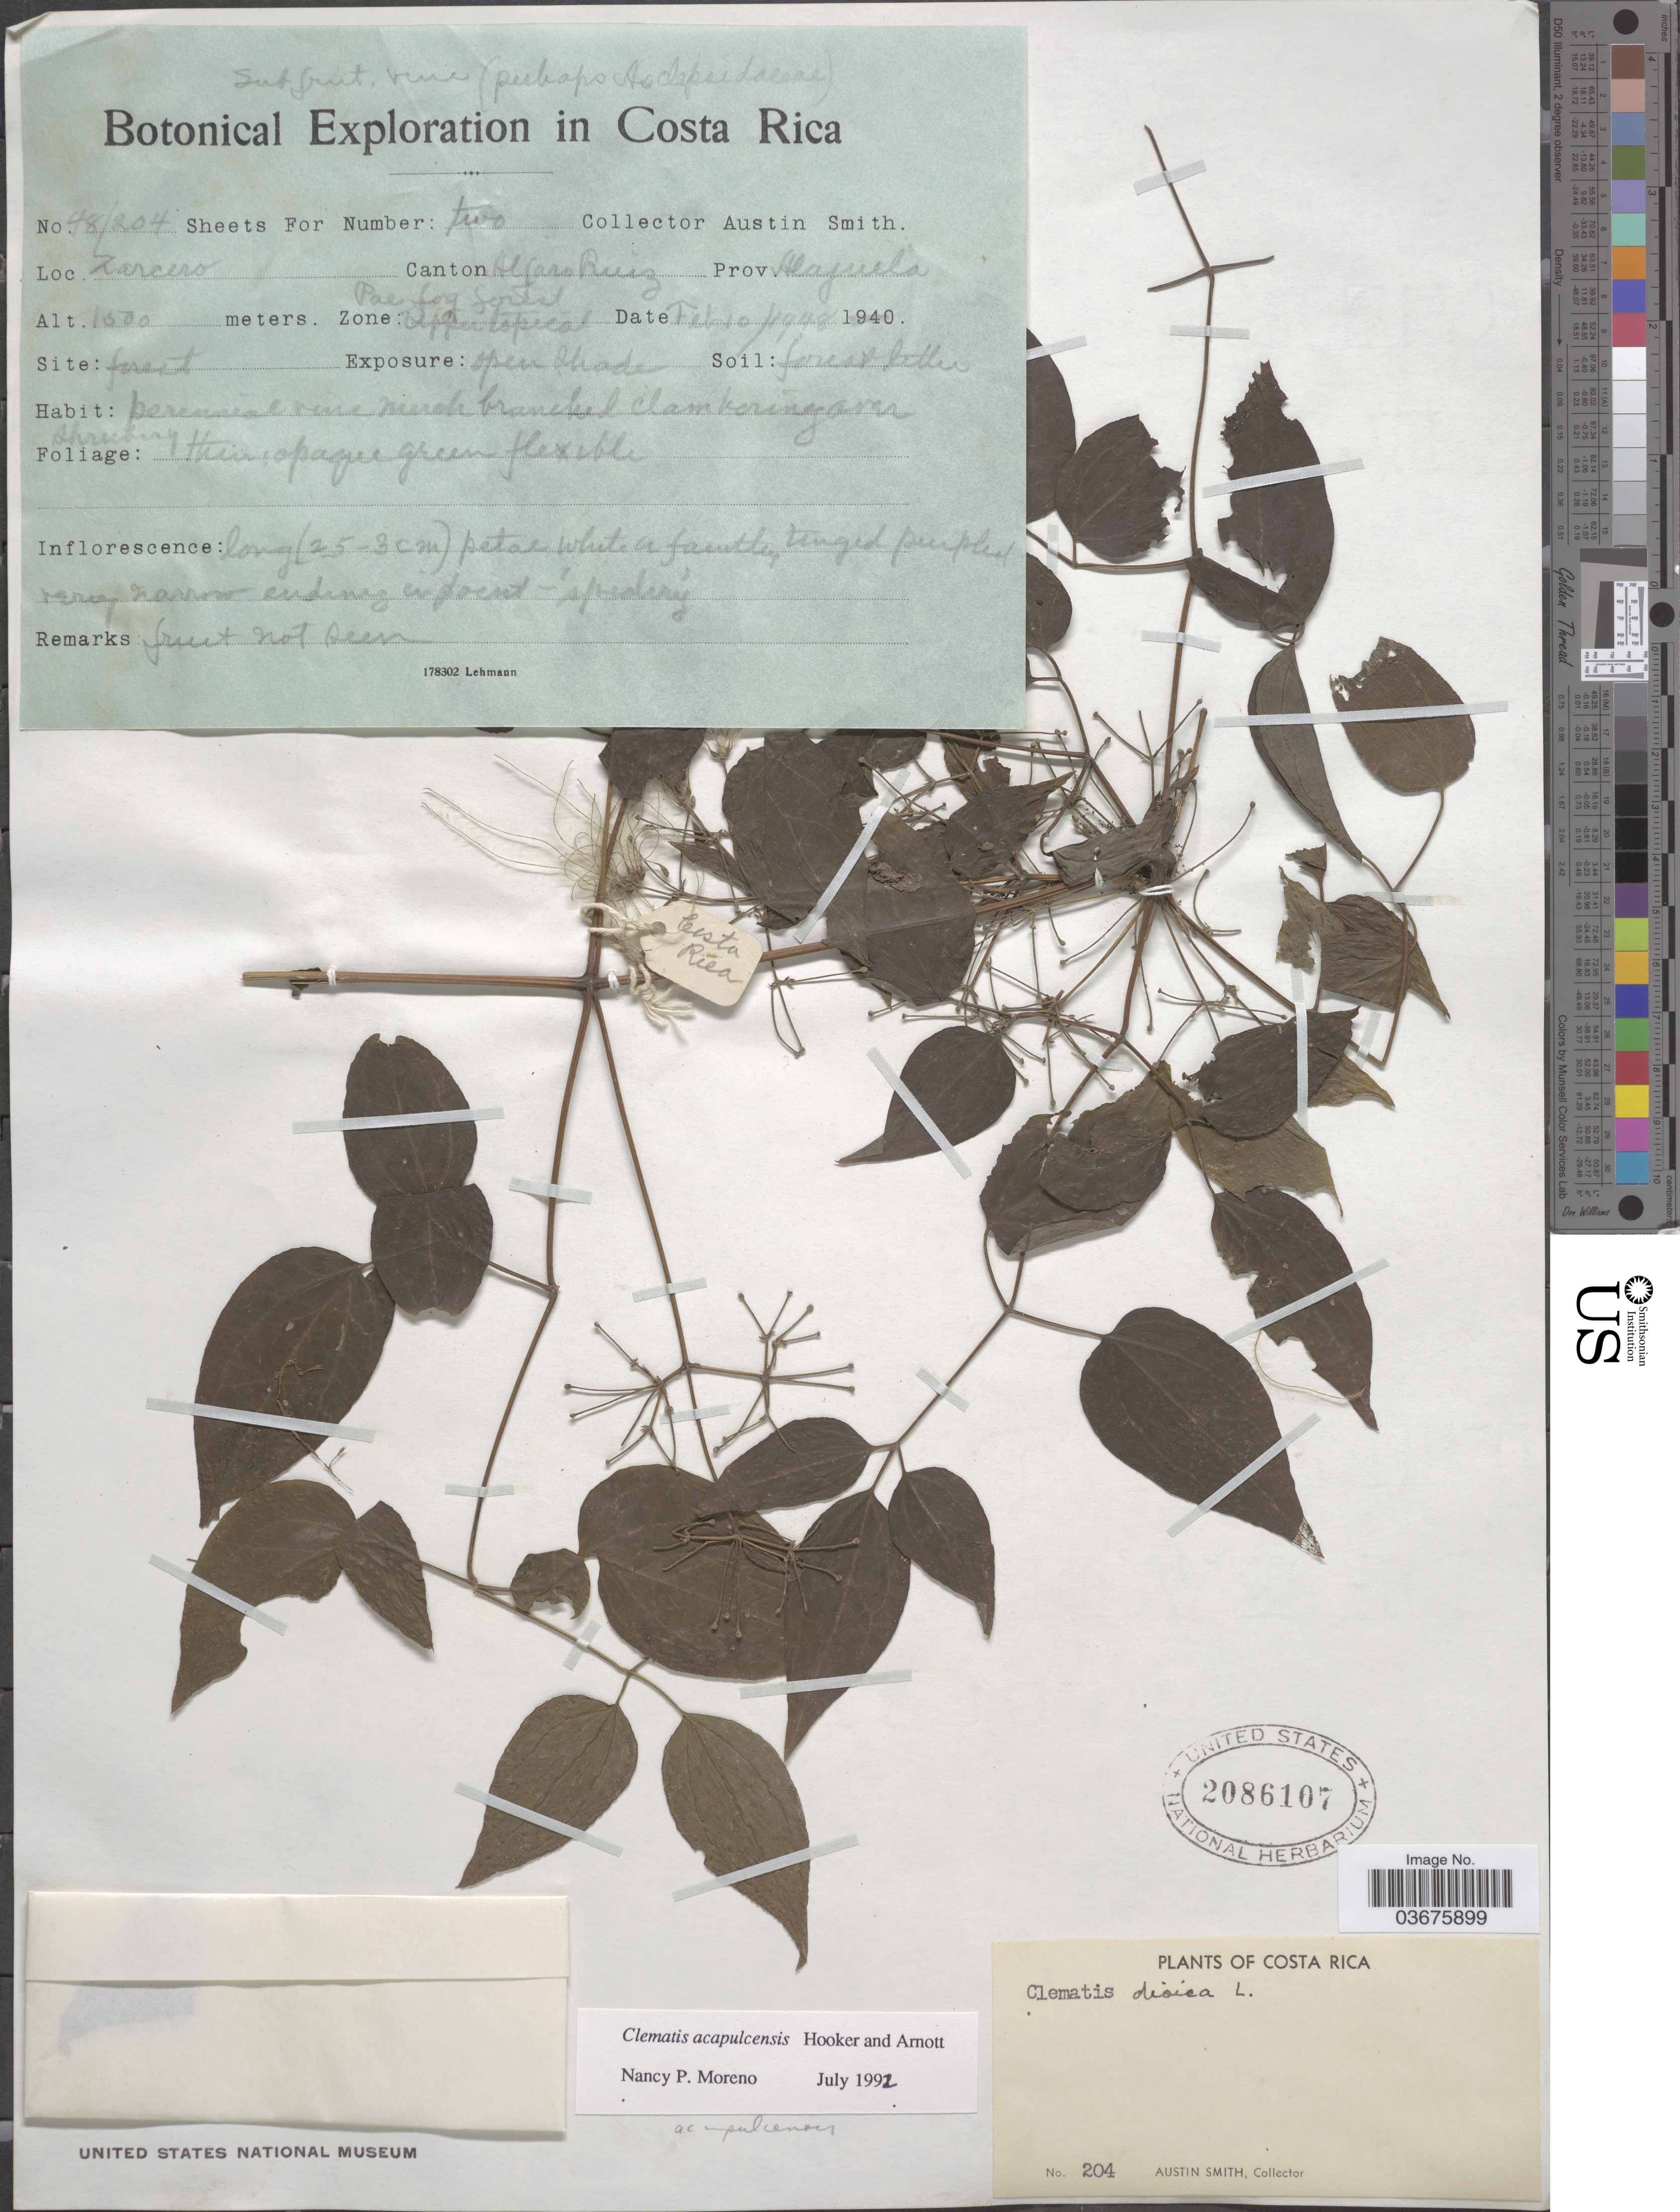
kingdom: Plantae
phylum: Tracheophyta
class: Magnoliopsida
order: Ranunculales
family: Ranunculaceae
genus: Clematis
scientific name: Clematis acapulcensis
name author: Hook. & Arn.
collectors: Aust P. Smith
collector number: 48/204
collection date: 1948-02-10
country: Costa Rica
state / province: Alajuela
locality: Pac. fog forest, Zarcero, Alfaro Ruiz canton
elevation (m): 1500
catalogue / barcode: US 2086107